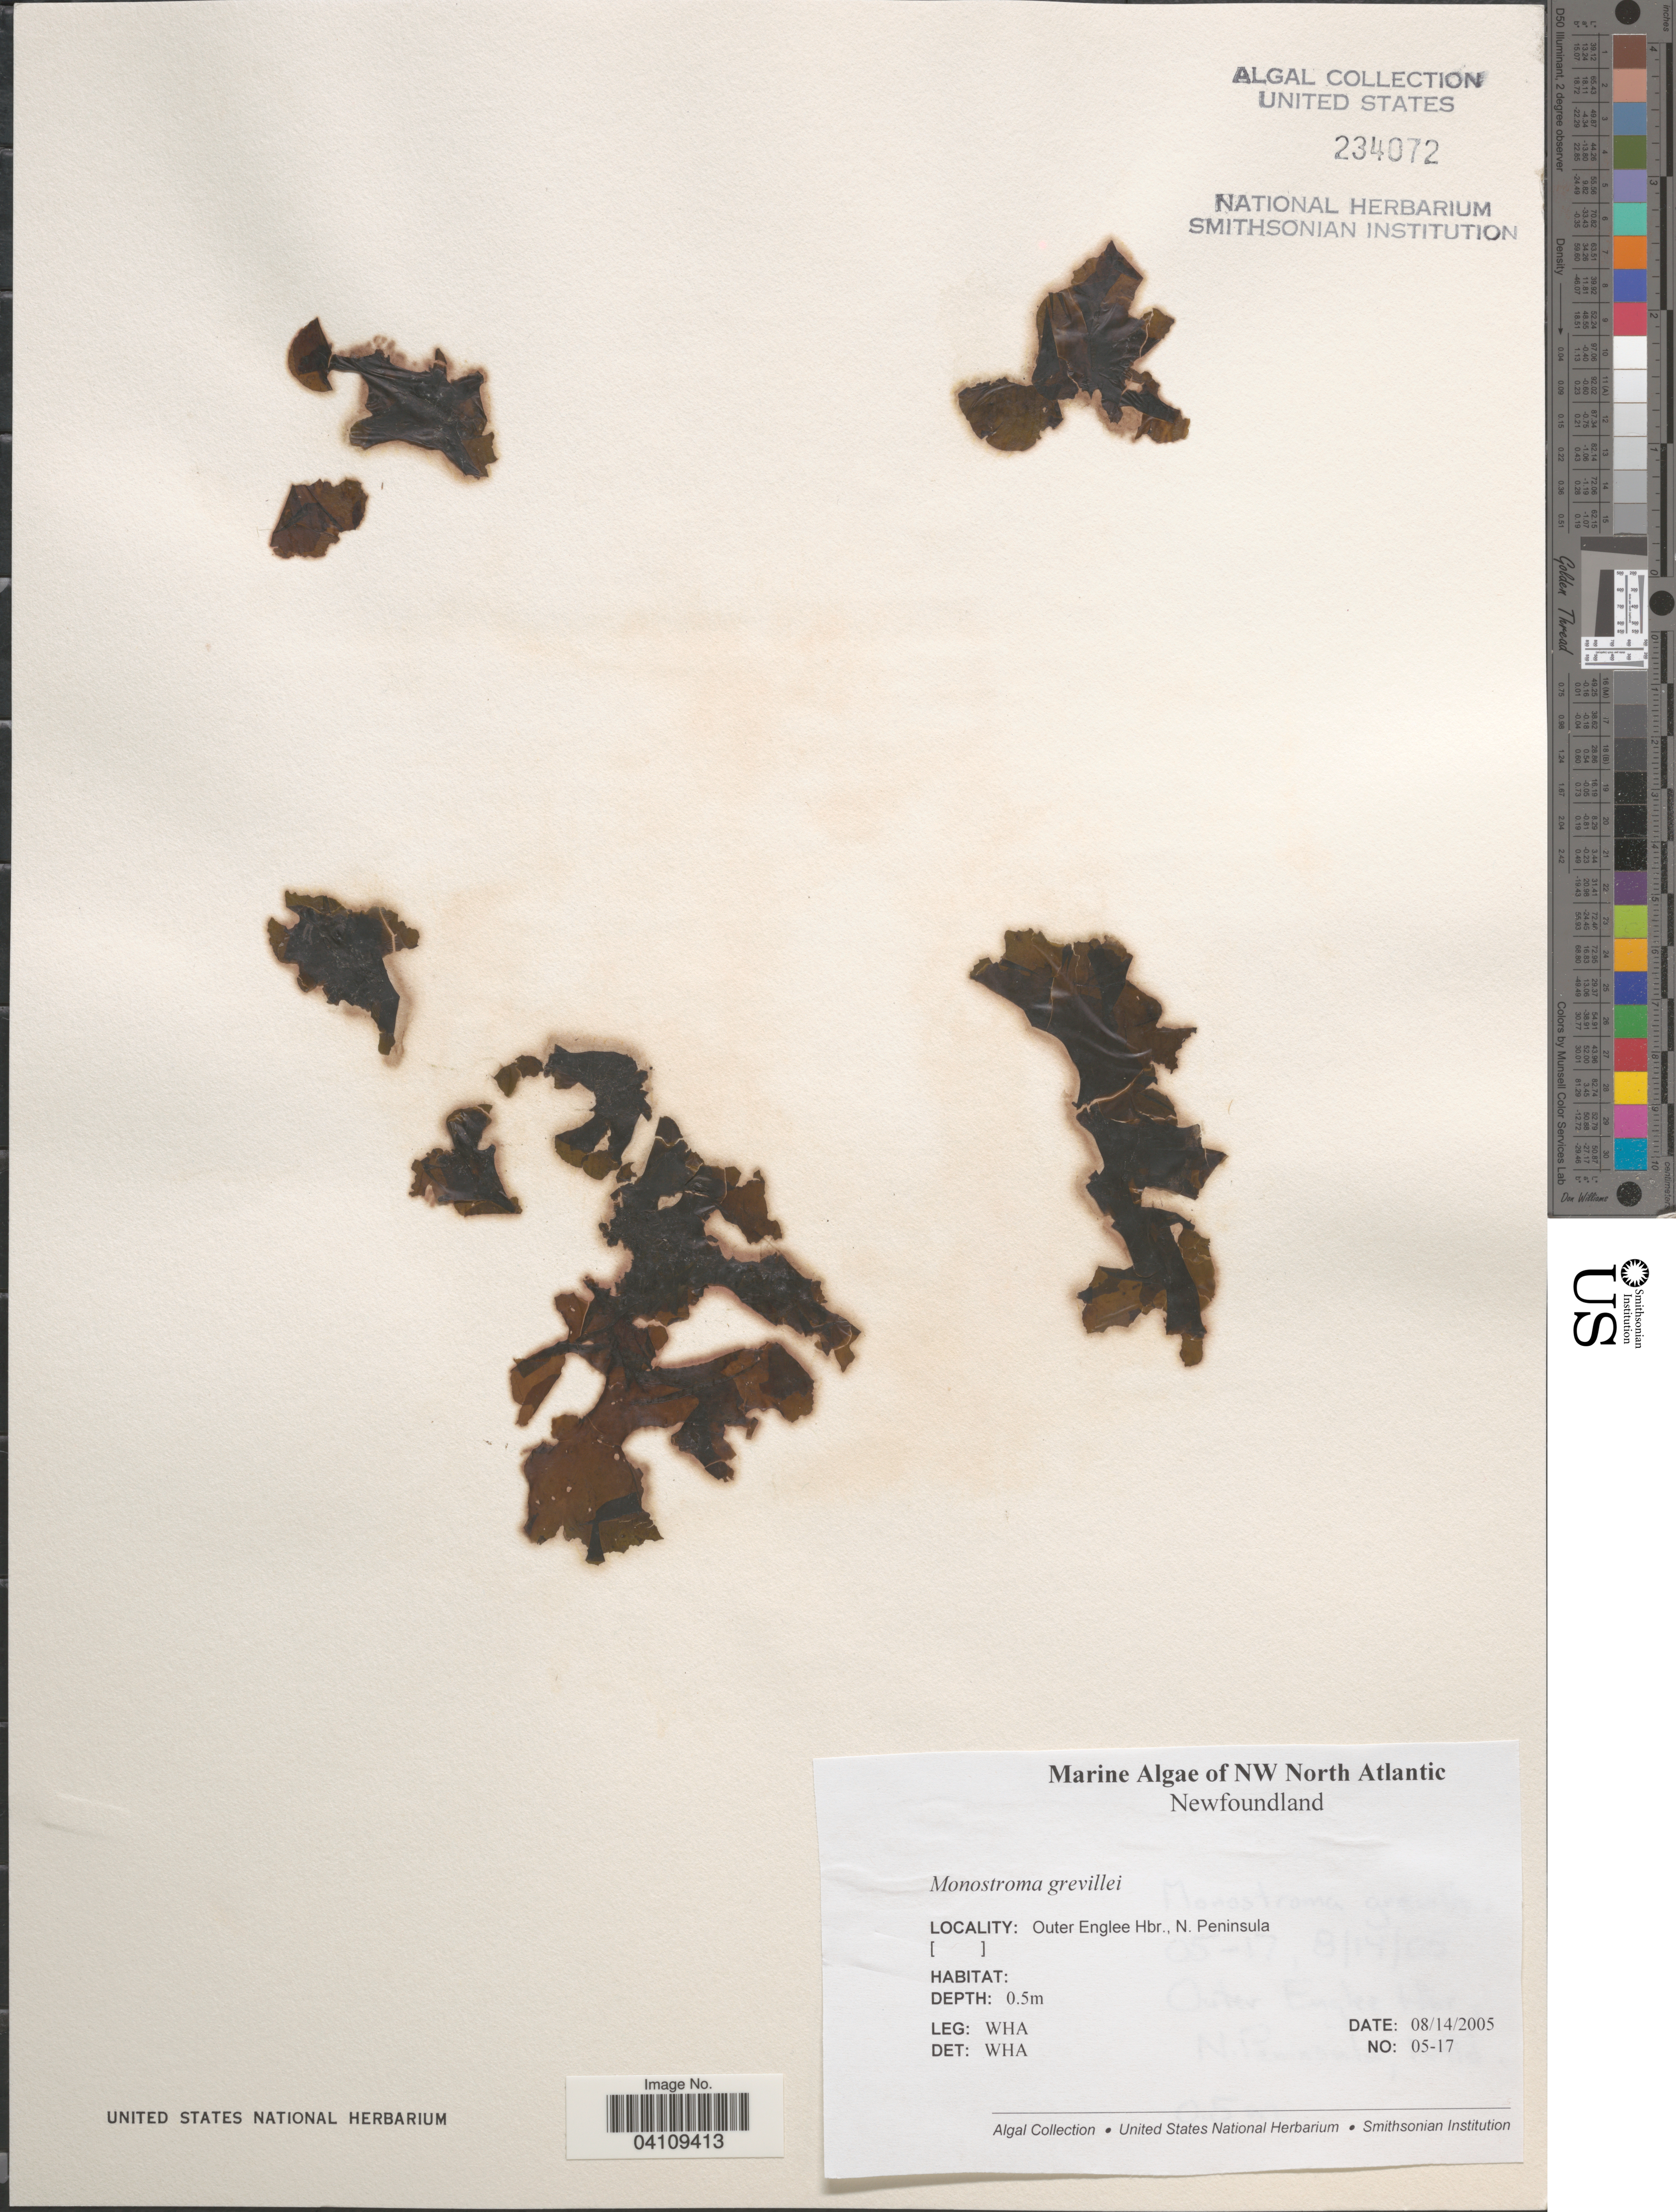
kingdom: Plantae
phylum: Chlorophyta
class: Ulvophyceae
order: Ulvales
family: Monostromataceae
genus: Monostroma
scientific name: Monostroma grevillei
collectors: W. H. Adey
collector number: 05-17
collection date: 2005-08-14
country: Canada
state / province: Newfoundland and Labrador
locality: NW North Atlantic. Outer Englee Hbr., N. Peninsula.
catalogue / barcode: US 234072